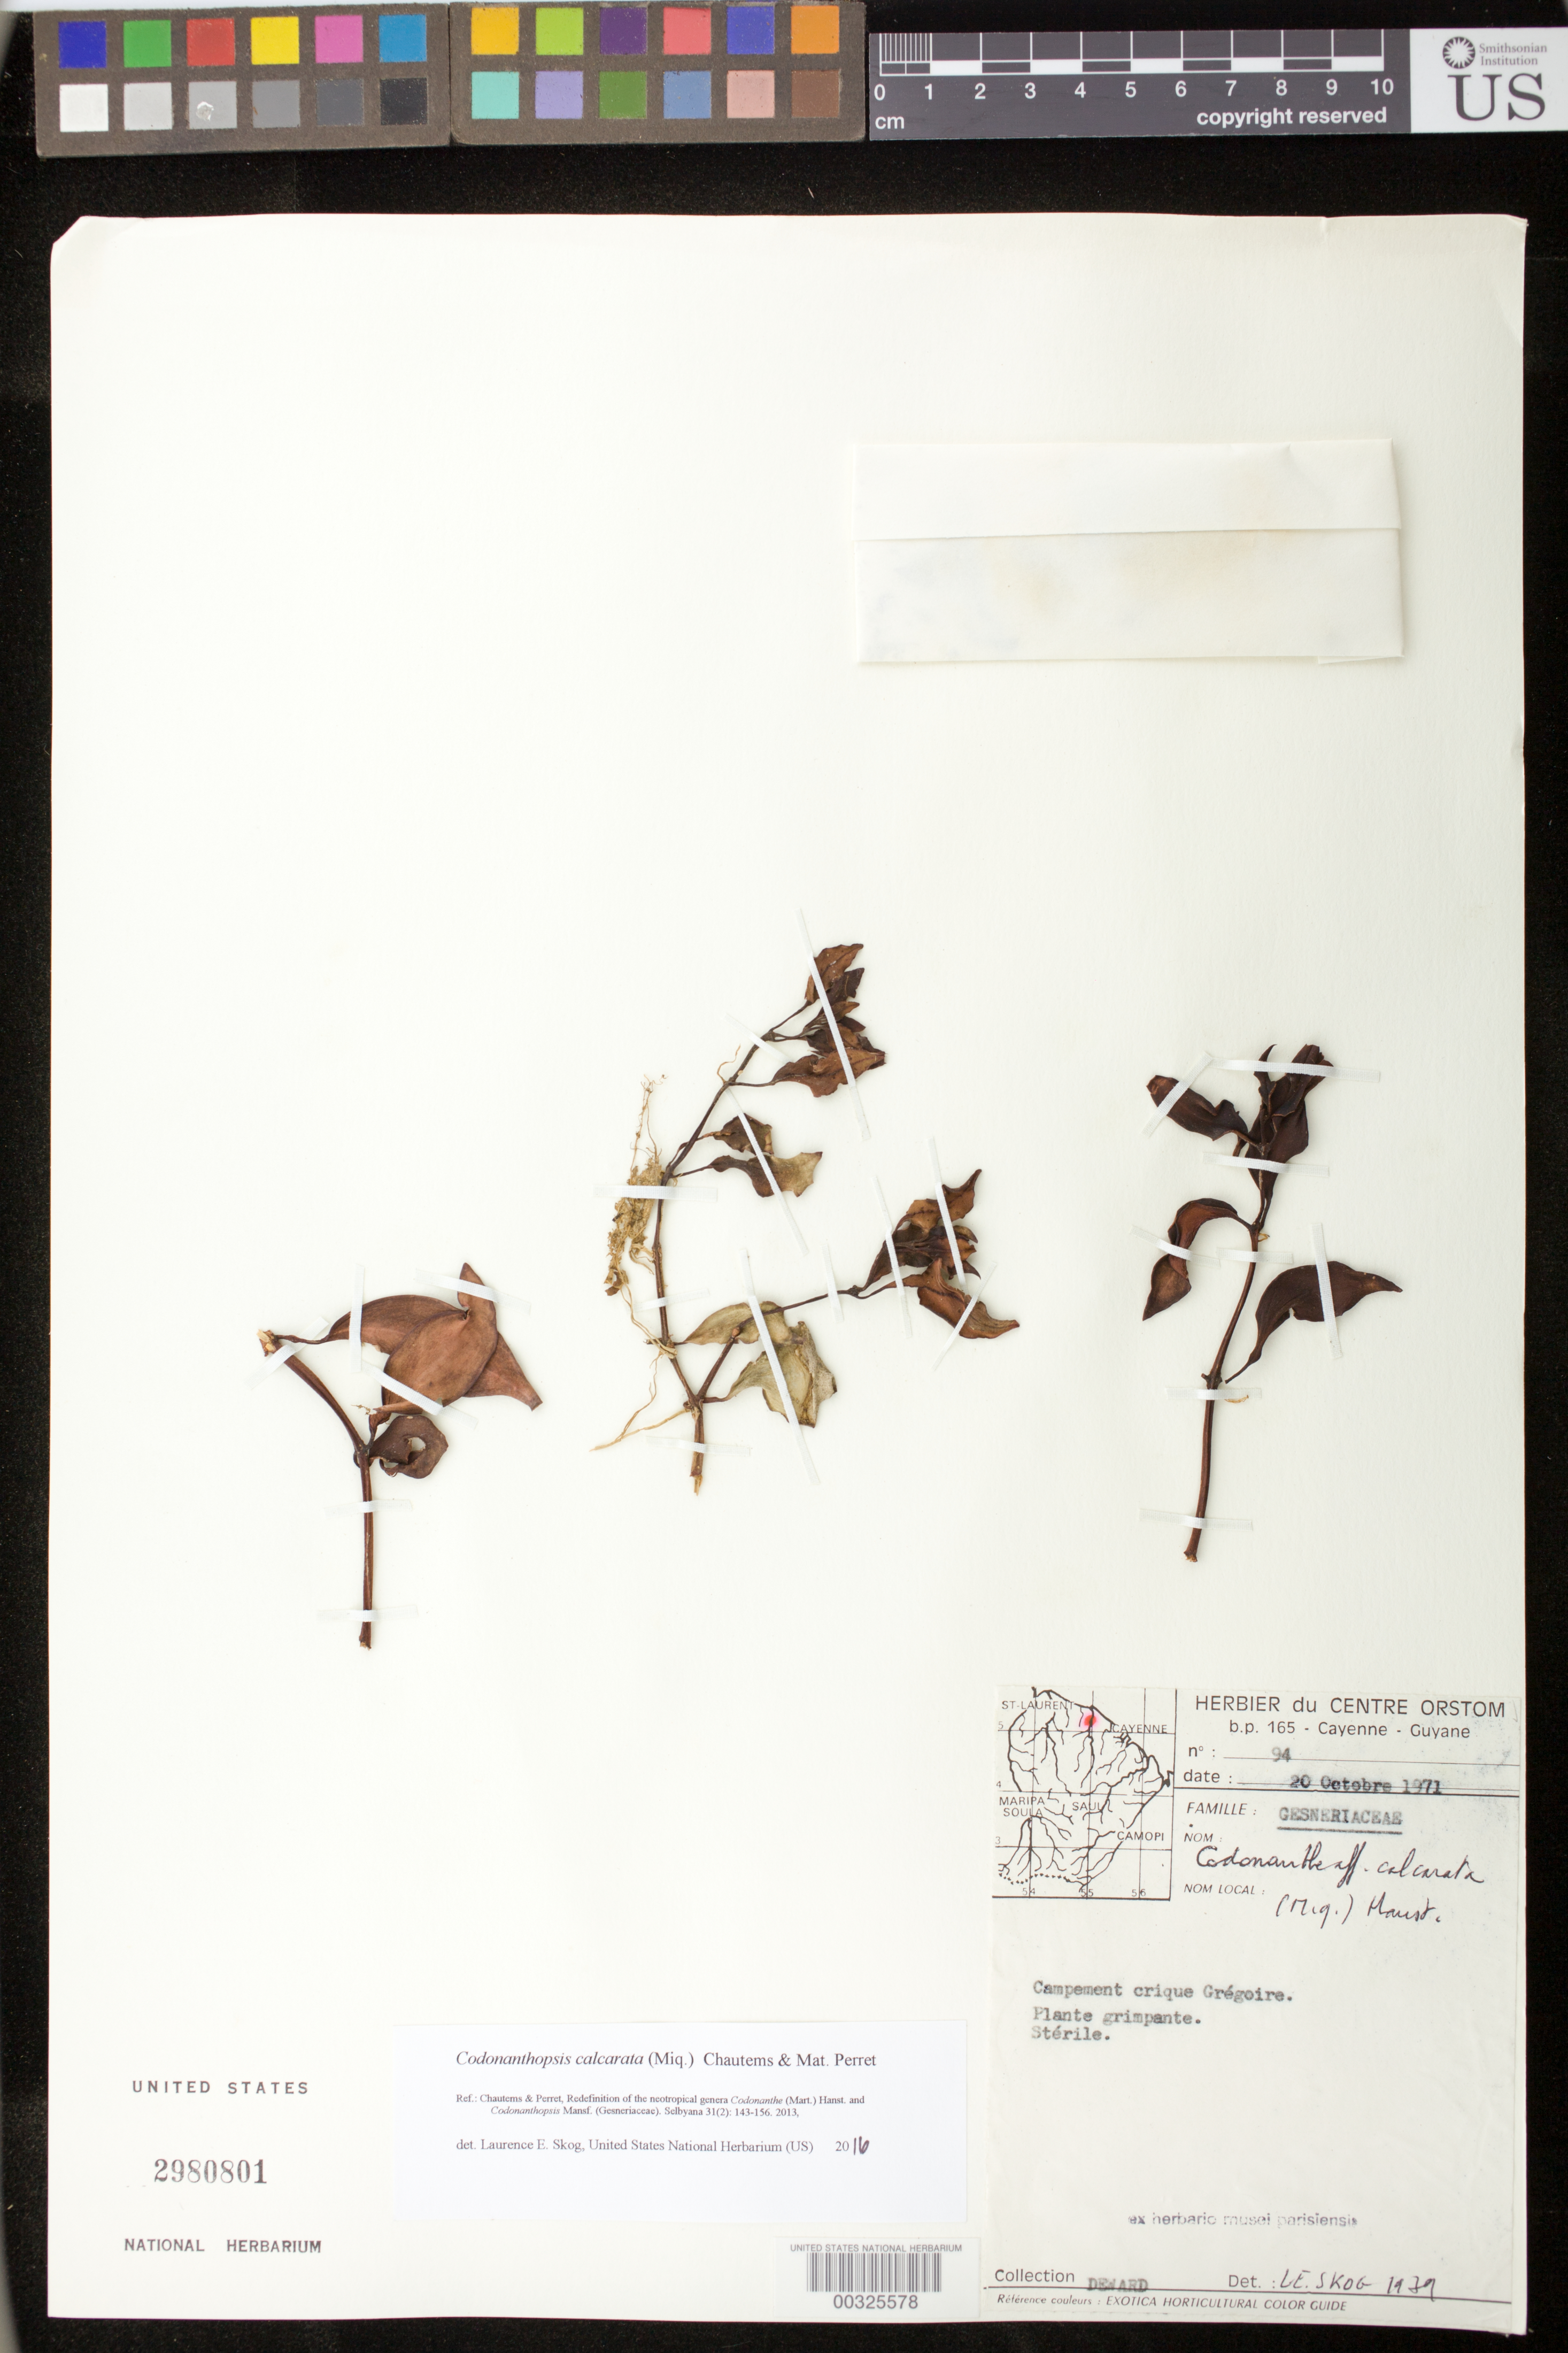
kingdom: Plantae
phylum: Tracheophyta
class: Magnoliopsida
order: Lamiales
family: Gesneriaceae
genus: Codonanthopsis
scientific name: Codonanthopsis calcarata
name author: (Miq.) Chautems & Mat.Perret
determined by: Skog, Laurence E.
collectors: G. Deward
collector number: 94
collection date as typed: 20 Oct 1971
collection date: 1971-10-20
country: French Guiana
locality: Campement crique Grégoire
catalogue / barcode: US 2980801